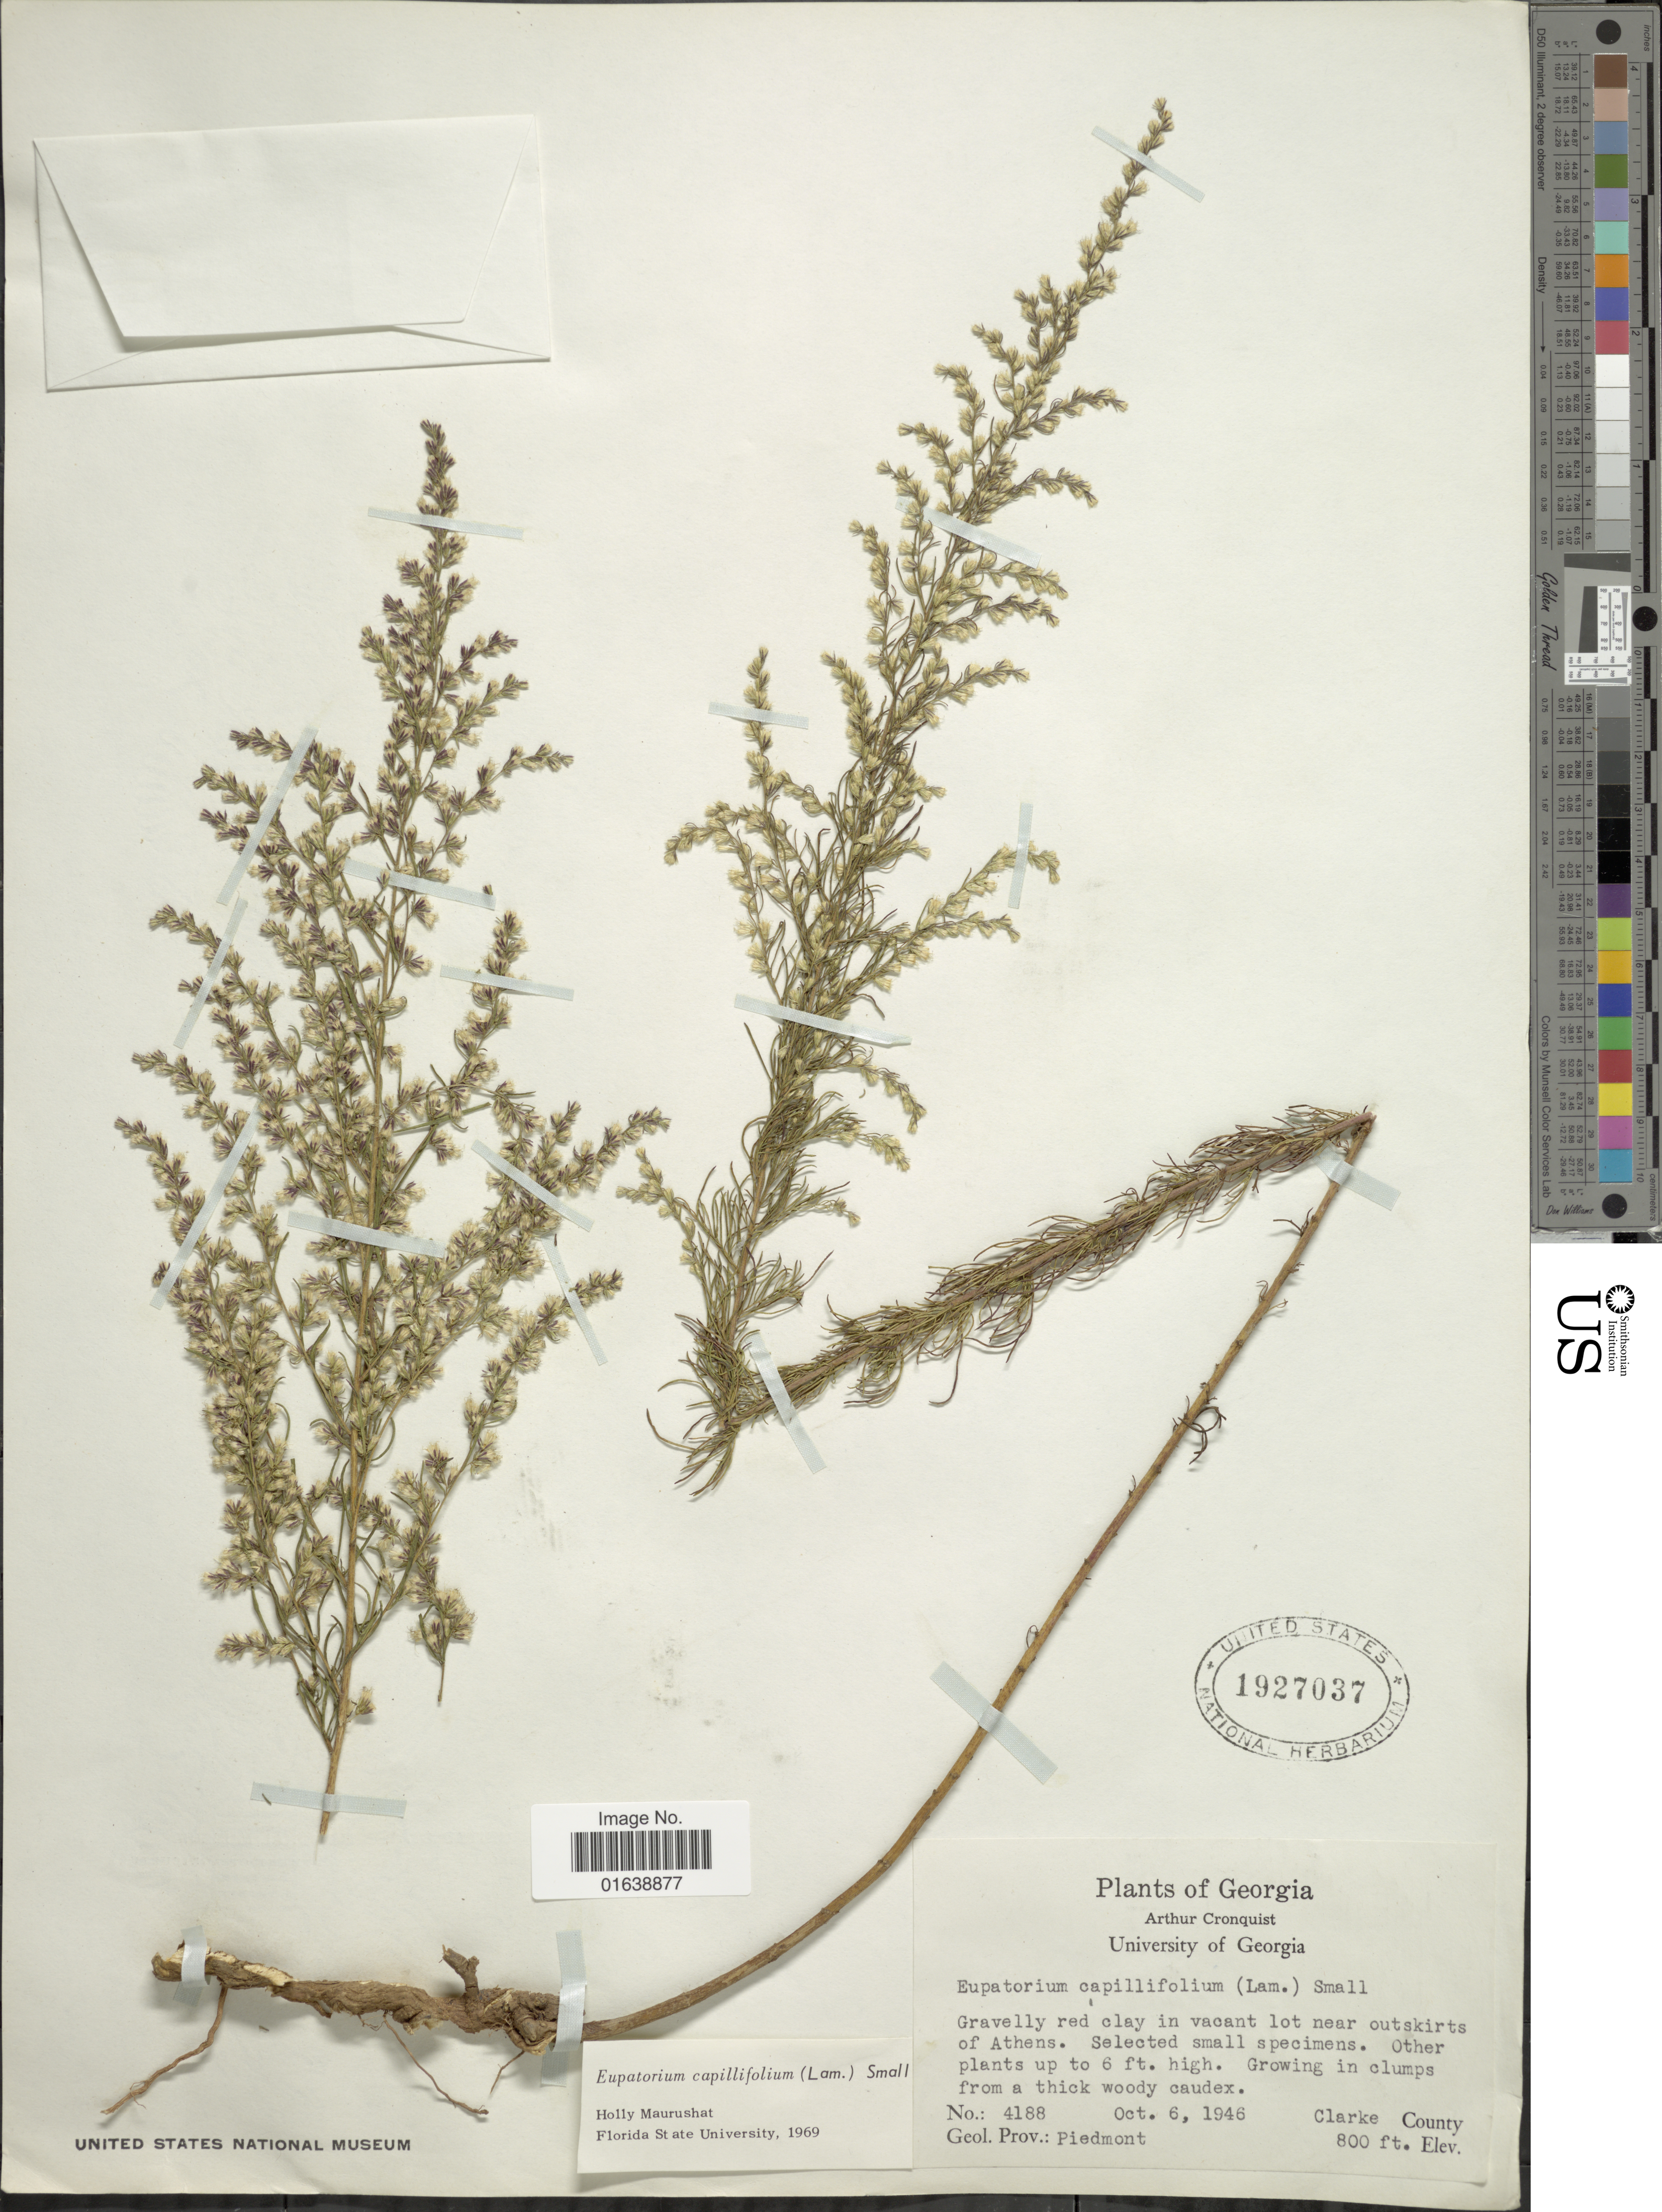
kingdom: Plantae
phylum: Tracheophyta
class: Magnoliopsida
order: Asterales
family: Asteraceae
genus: Eupatorium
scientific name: Eupatorium capillifolium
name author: (Lam.) Small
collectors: A. J. Cronquist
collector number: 4188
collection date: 1946-10-06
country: United States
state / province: Georgia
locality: Georgia. Gravelly red clay in vacant lot near outskirts of Athens.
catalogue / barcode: US 1927037